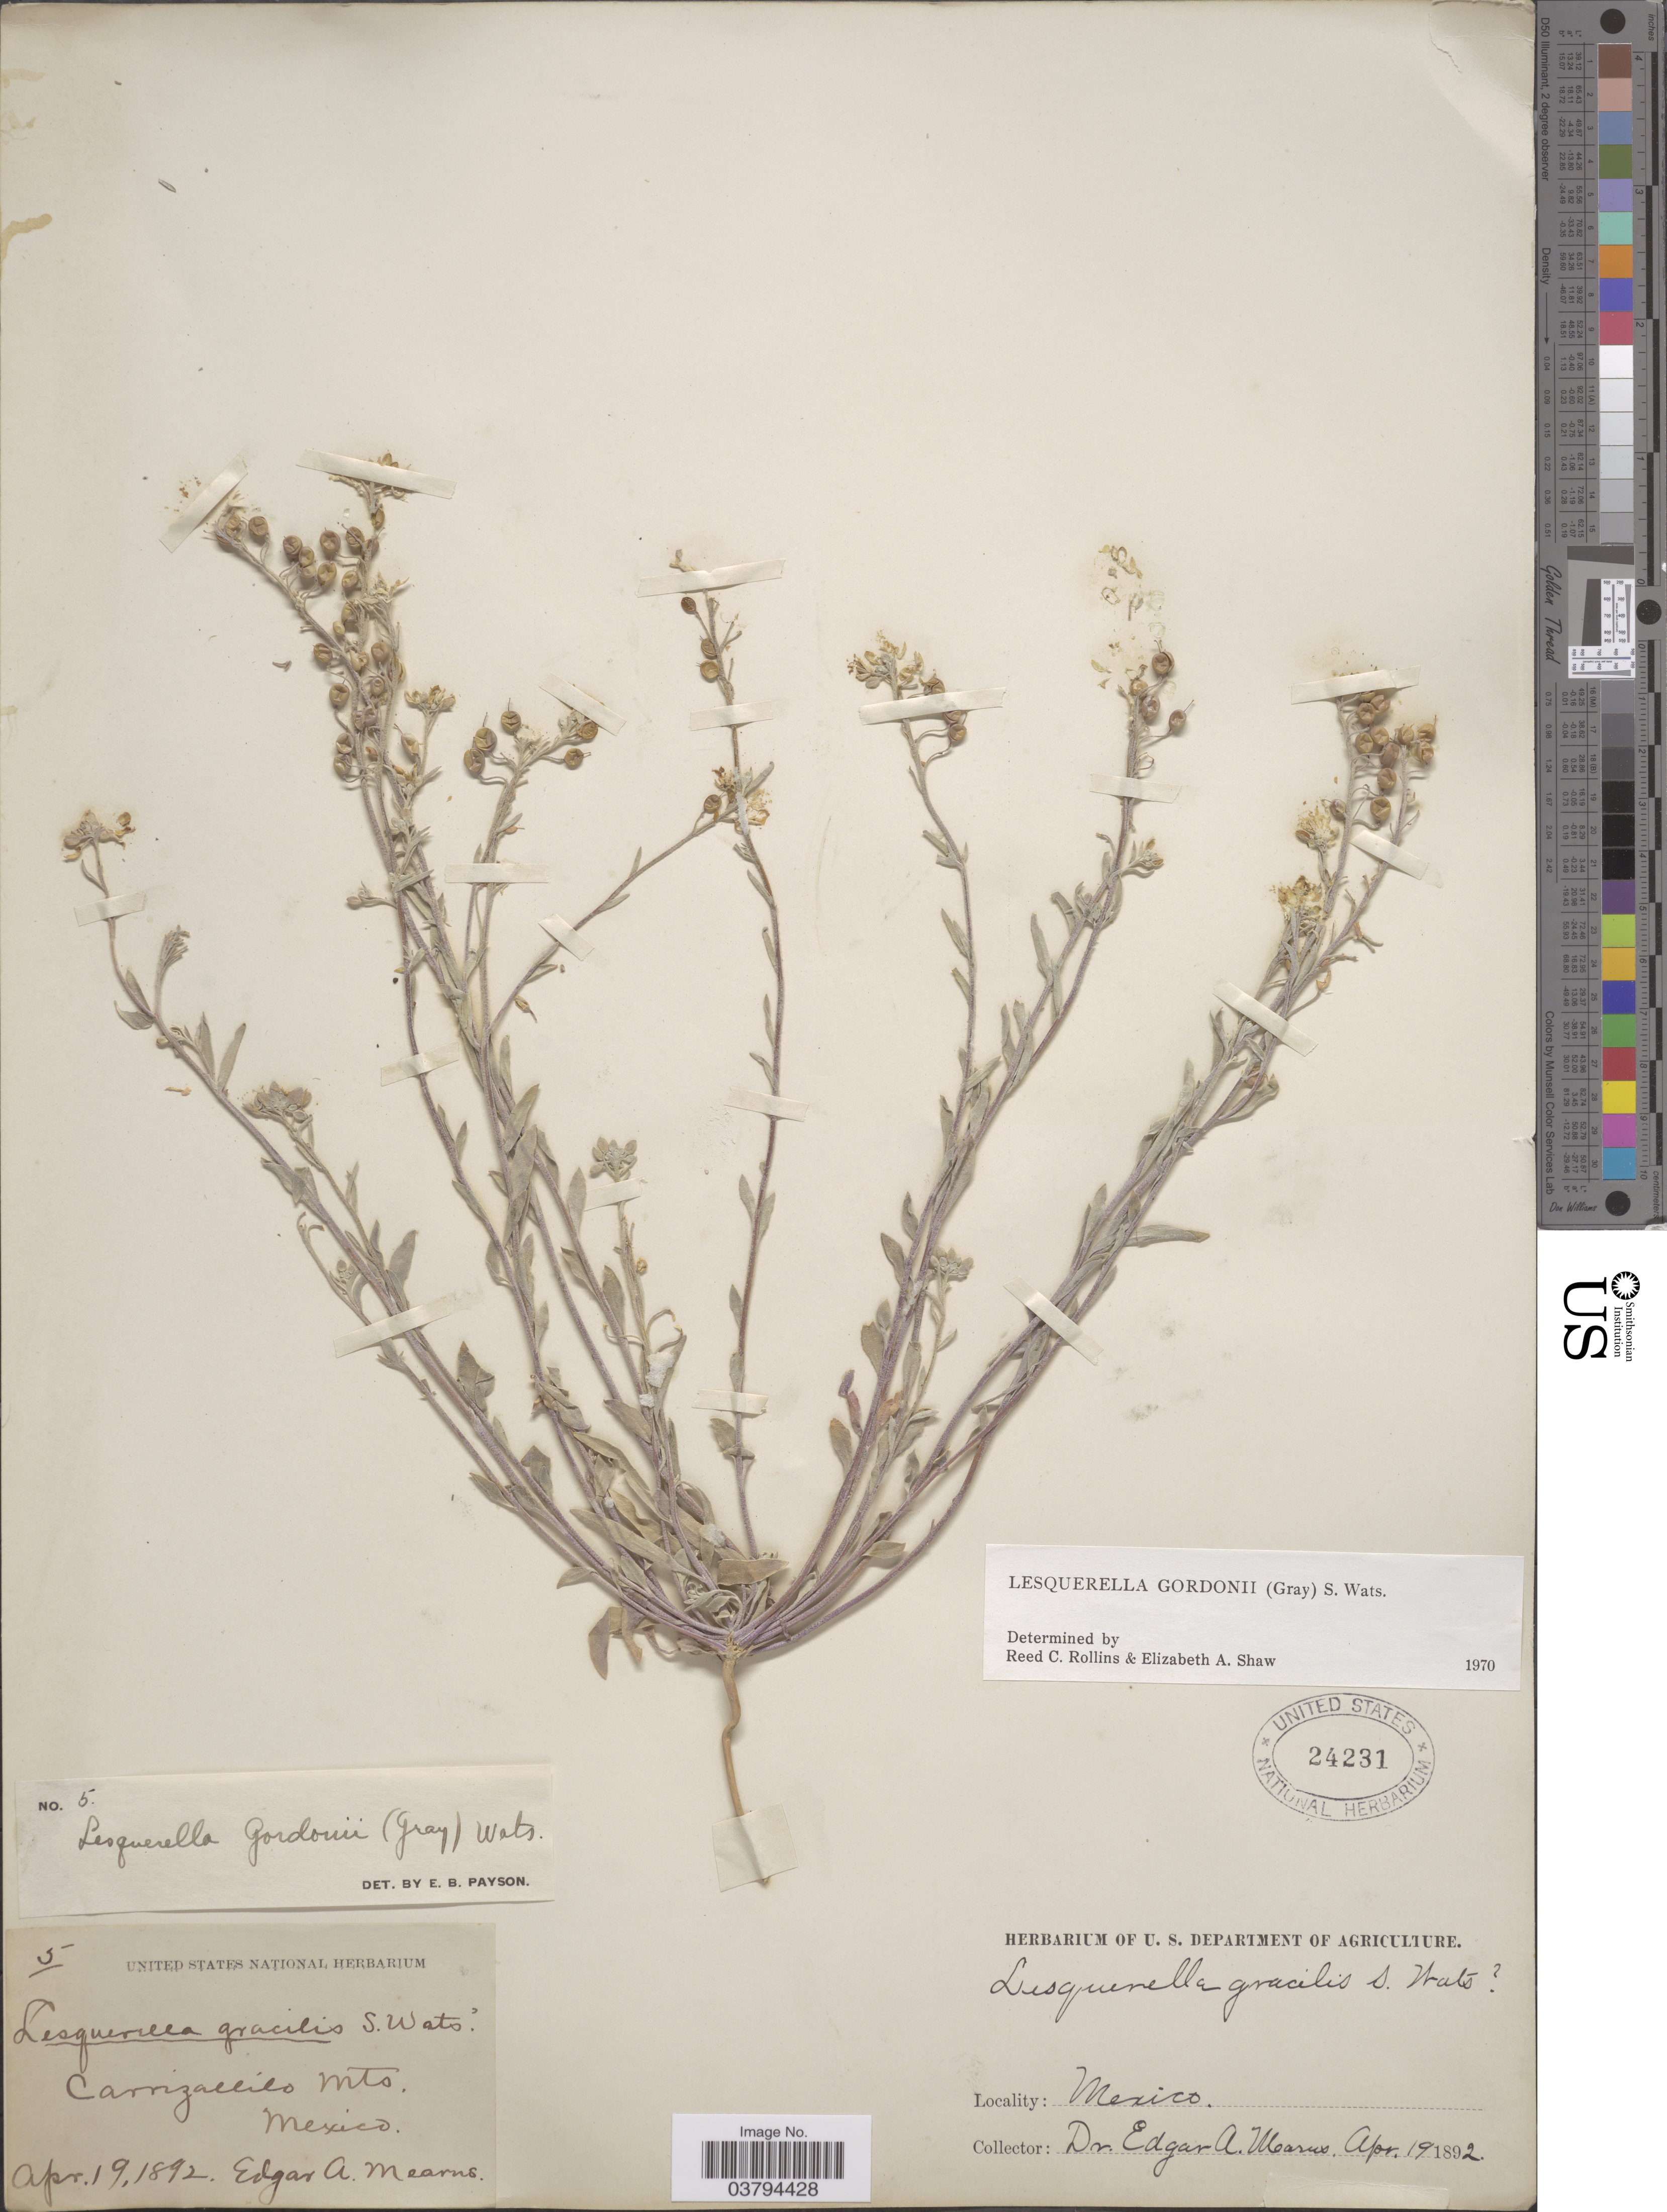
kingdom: Plantae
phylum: Tracheophyta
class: Magnoliopsida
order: Brassicales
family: Brassicaceae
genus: Lesquerella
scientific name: Lesquerella gordonii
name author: (A. Gray) S. Watson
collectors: E. A. Mearns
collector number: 5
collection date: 1892-04-19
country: Mexico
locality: Carrizallilo Mts.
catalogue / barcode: US 24231